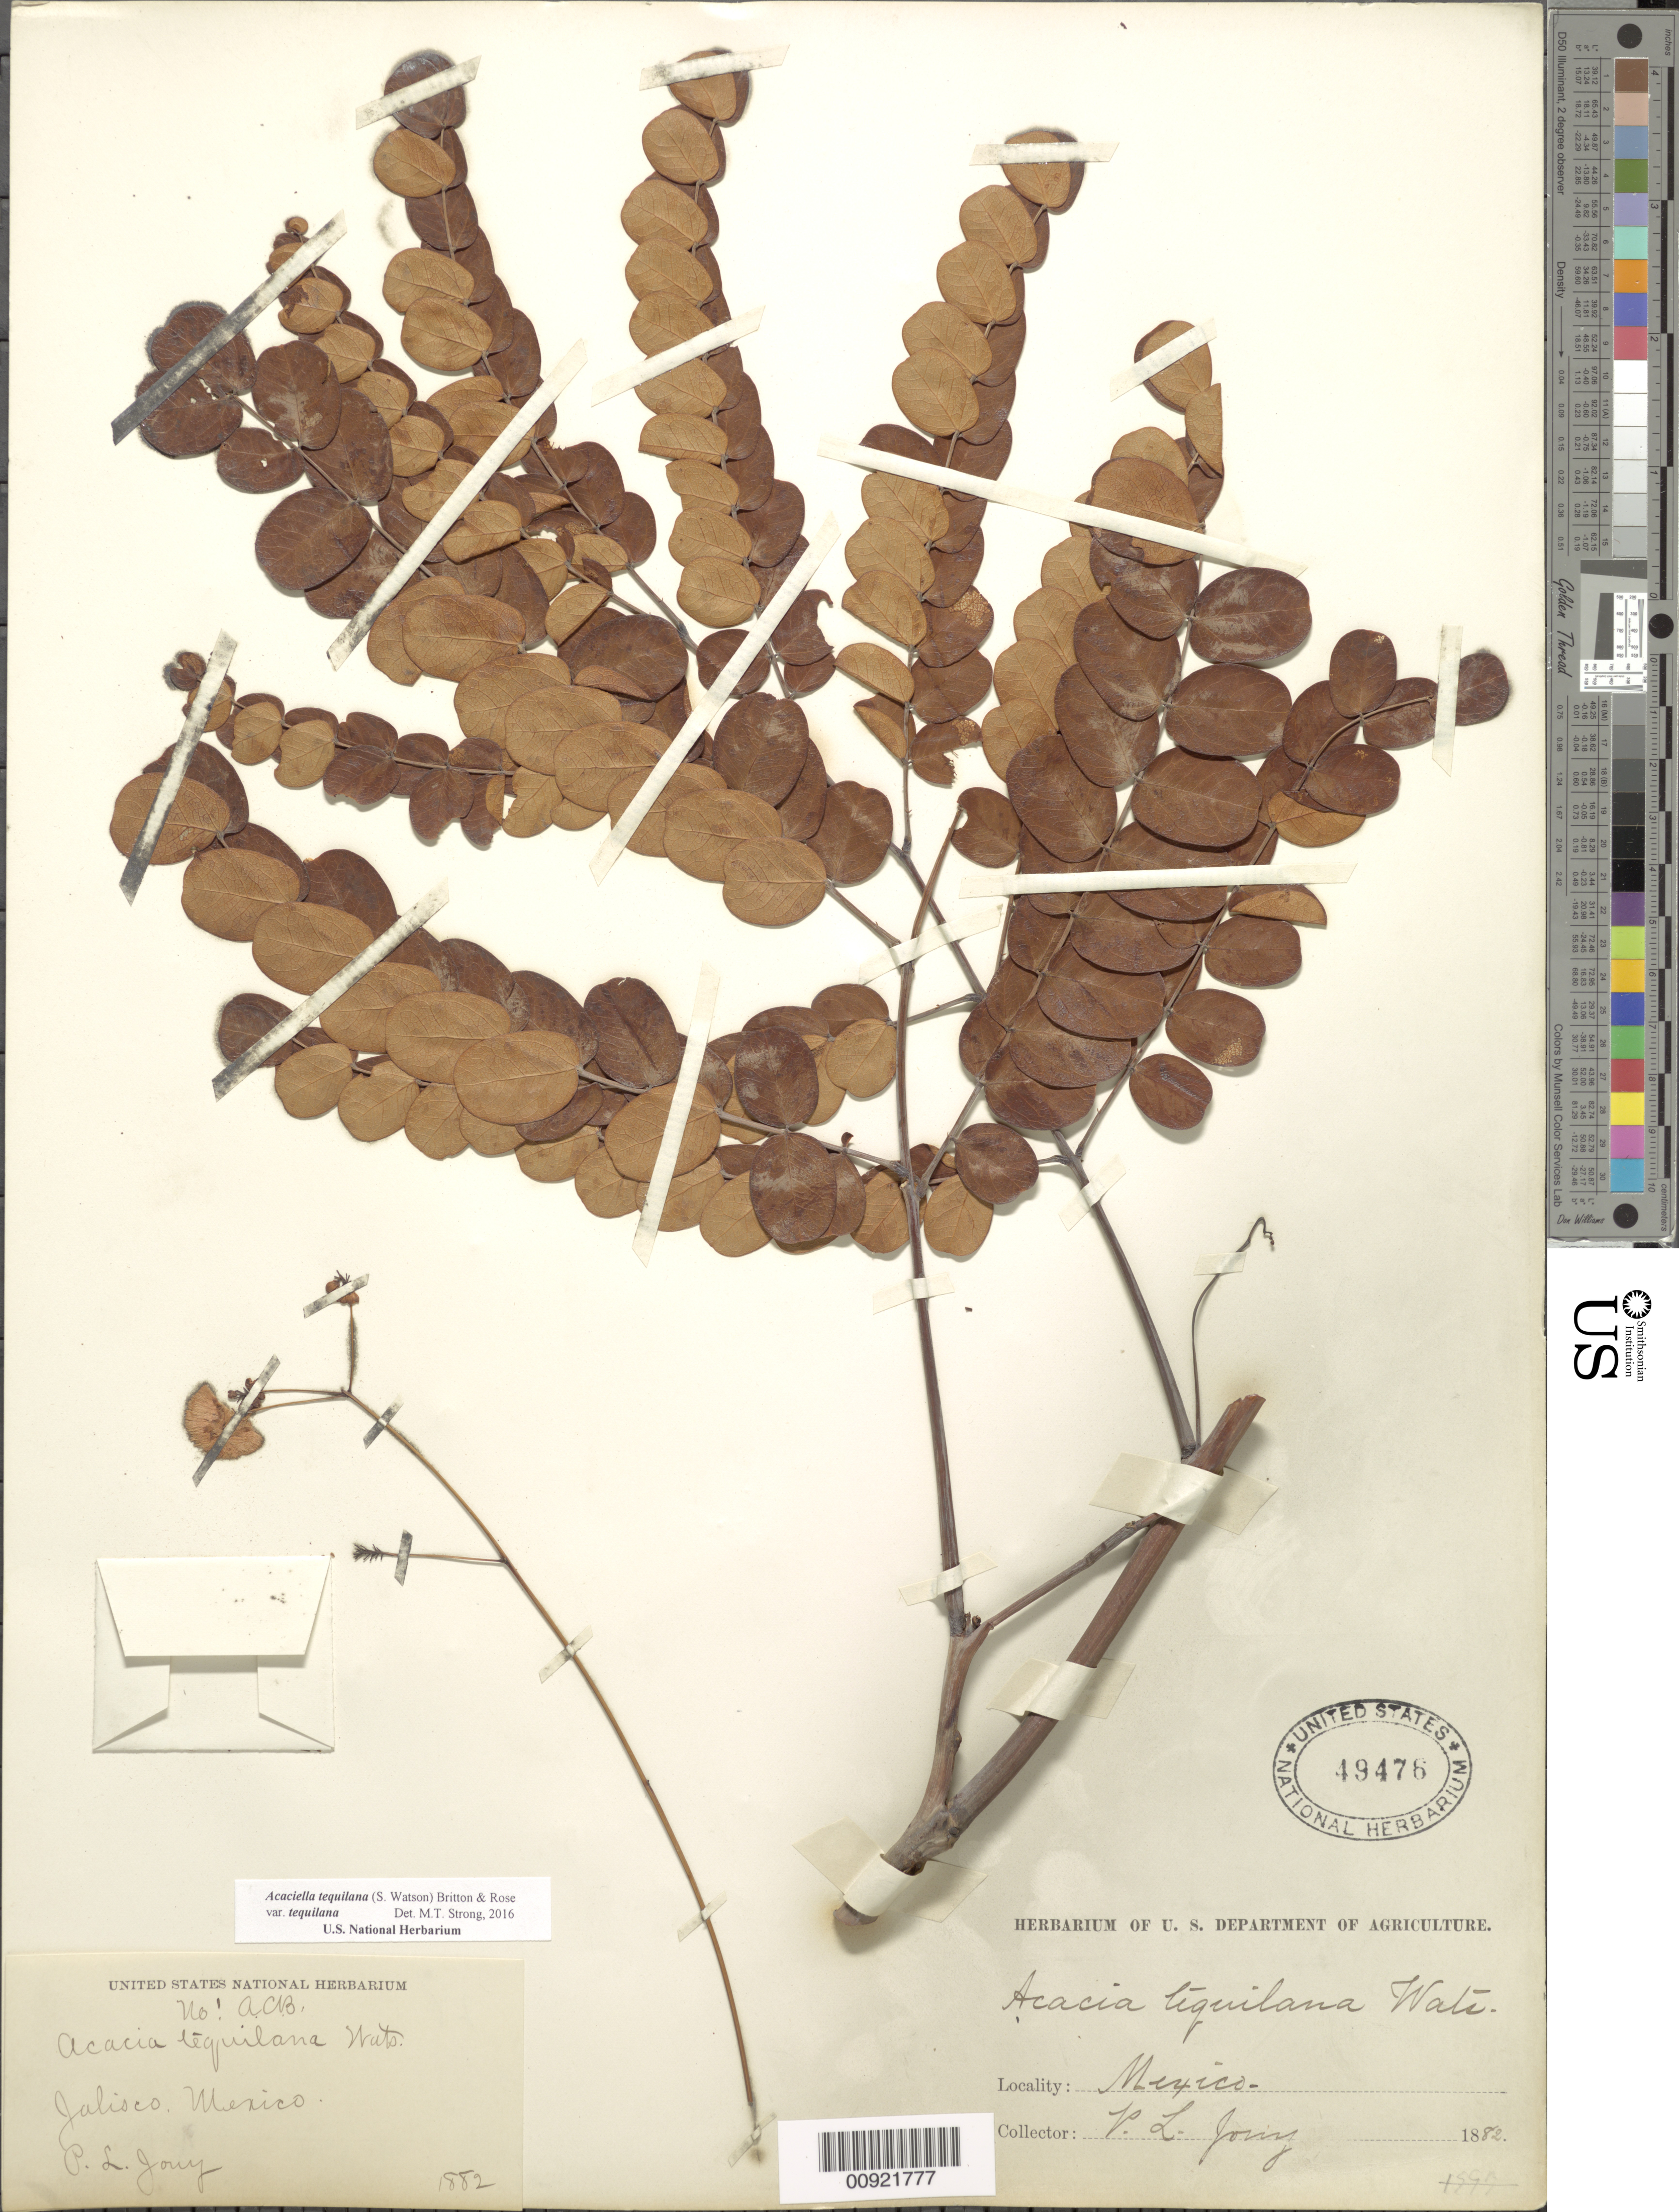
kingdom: Plantae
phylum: Tracheophyta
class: Magnoliopsida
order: Fabales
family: Fabaceae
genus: Acaciella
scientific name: Acaciella tequilana var. tequilana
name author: (S. Watson) Britton & Rose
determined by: Strong, M. T., (US), Smithsonian Institution - National Museum of Natural History (UNITED STATES)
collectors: P. Jouy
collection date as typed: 1882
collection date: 1882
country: Mexico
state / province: Jalisco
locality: Jalisco.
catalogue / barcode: US 49476